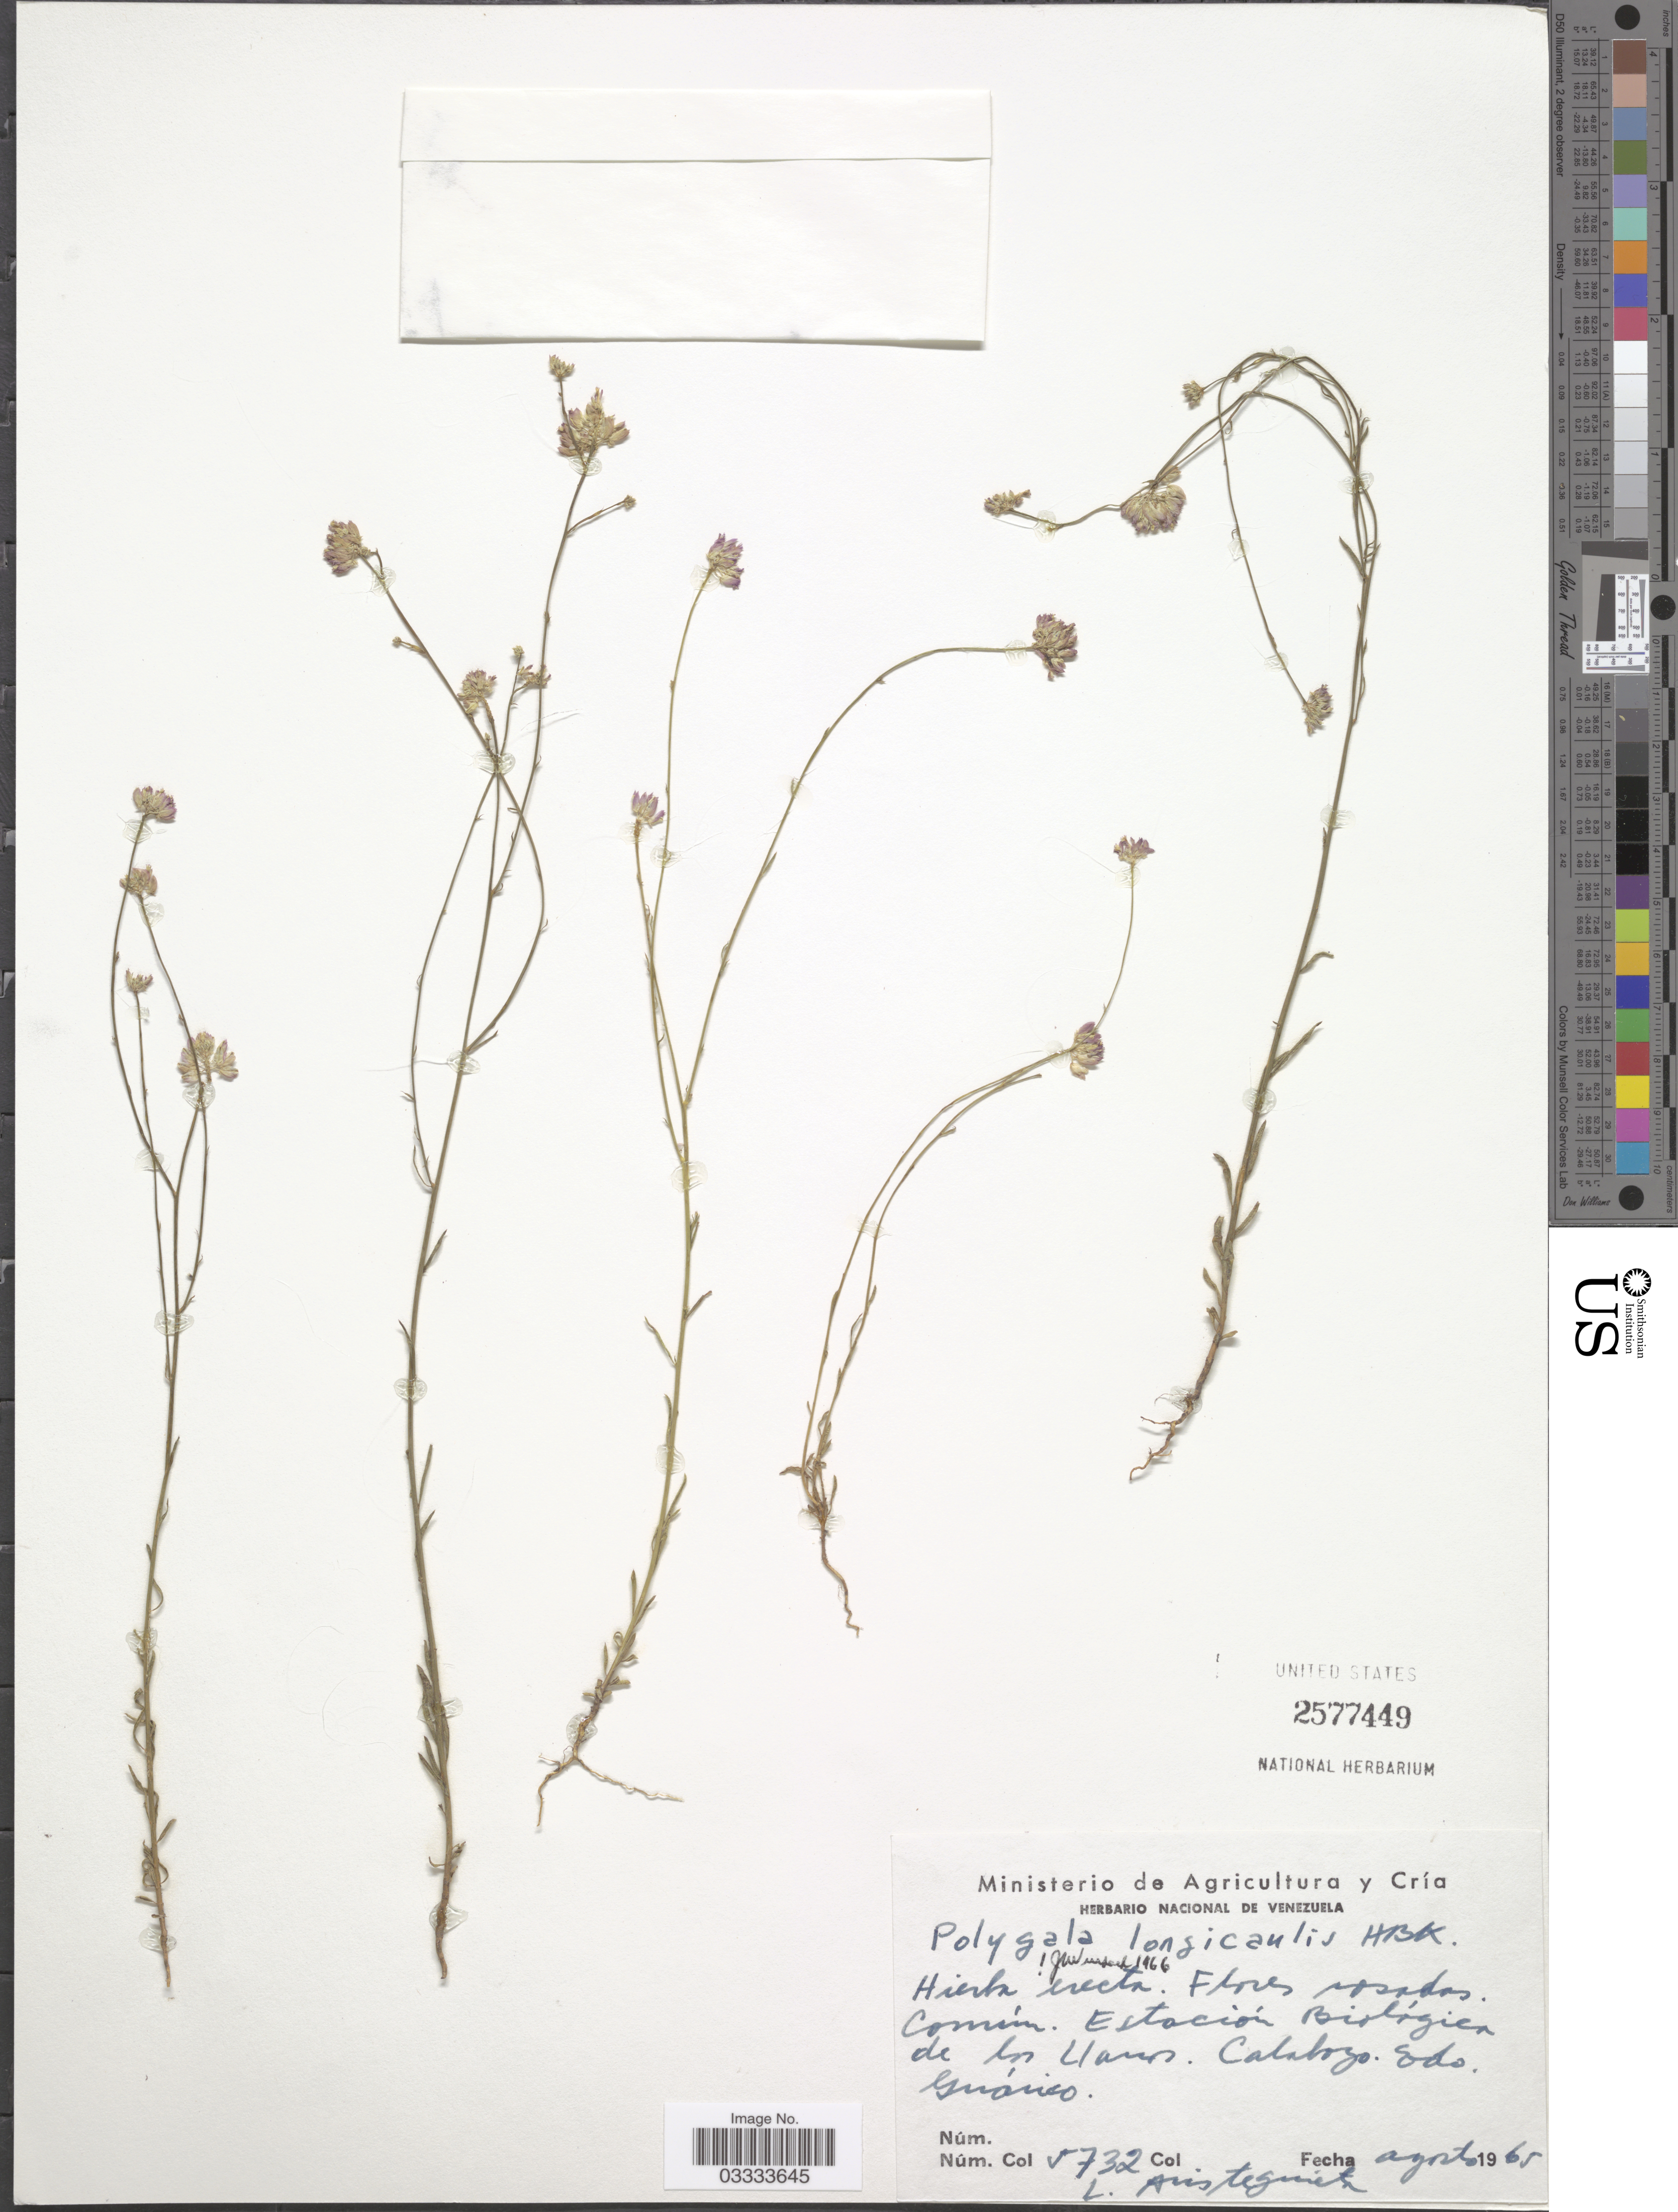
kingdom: Plantae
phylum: Tracheophyta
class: Magnoliopsida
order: Fabales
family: Polygalaceae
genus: Polygala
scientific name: Polygala longicaulis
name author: Kunth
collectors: L. Aristeguieta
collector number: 5732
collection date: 1965-08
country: Venezuela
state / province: Guárico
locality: Estación Biológica de los Llanos. Calabozo.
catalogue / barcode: US 2577449